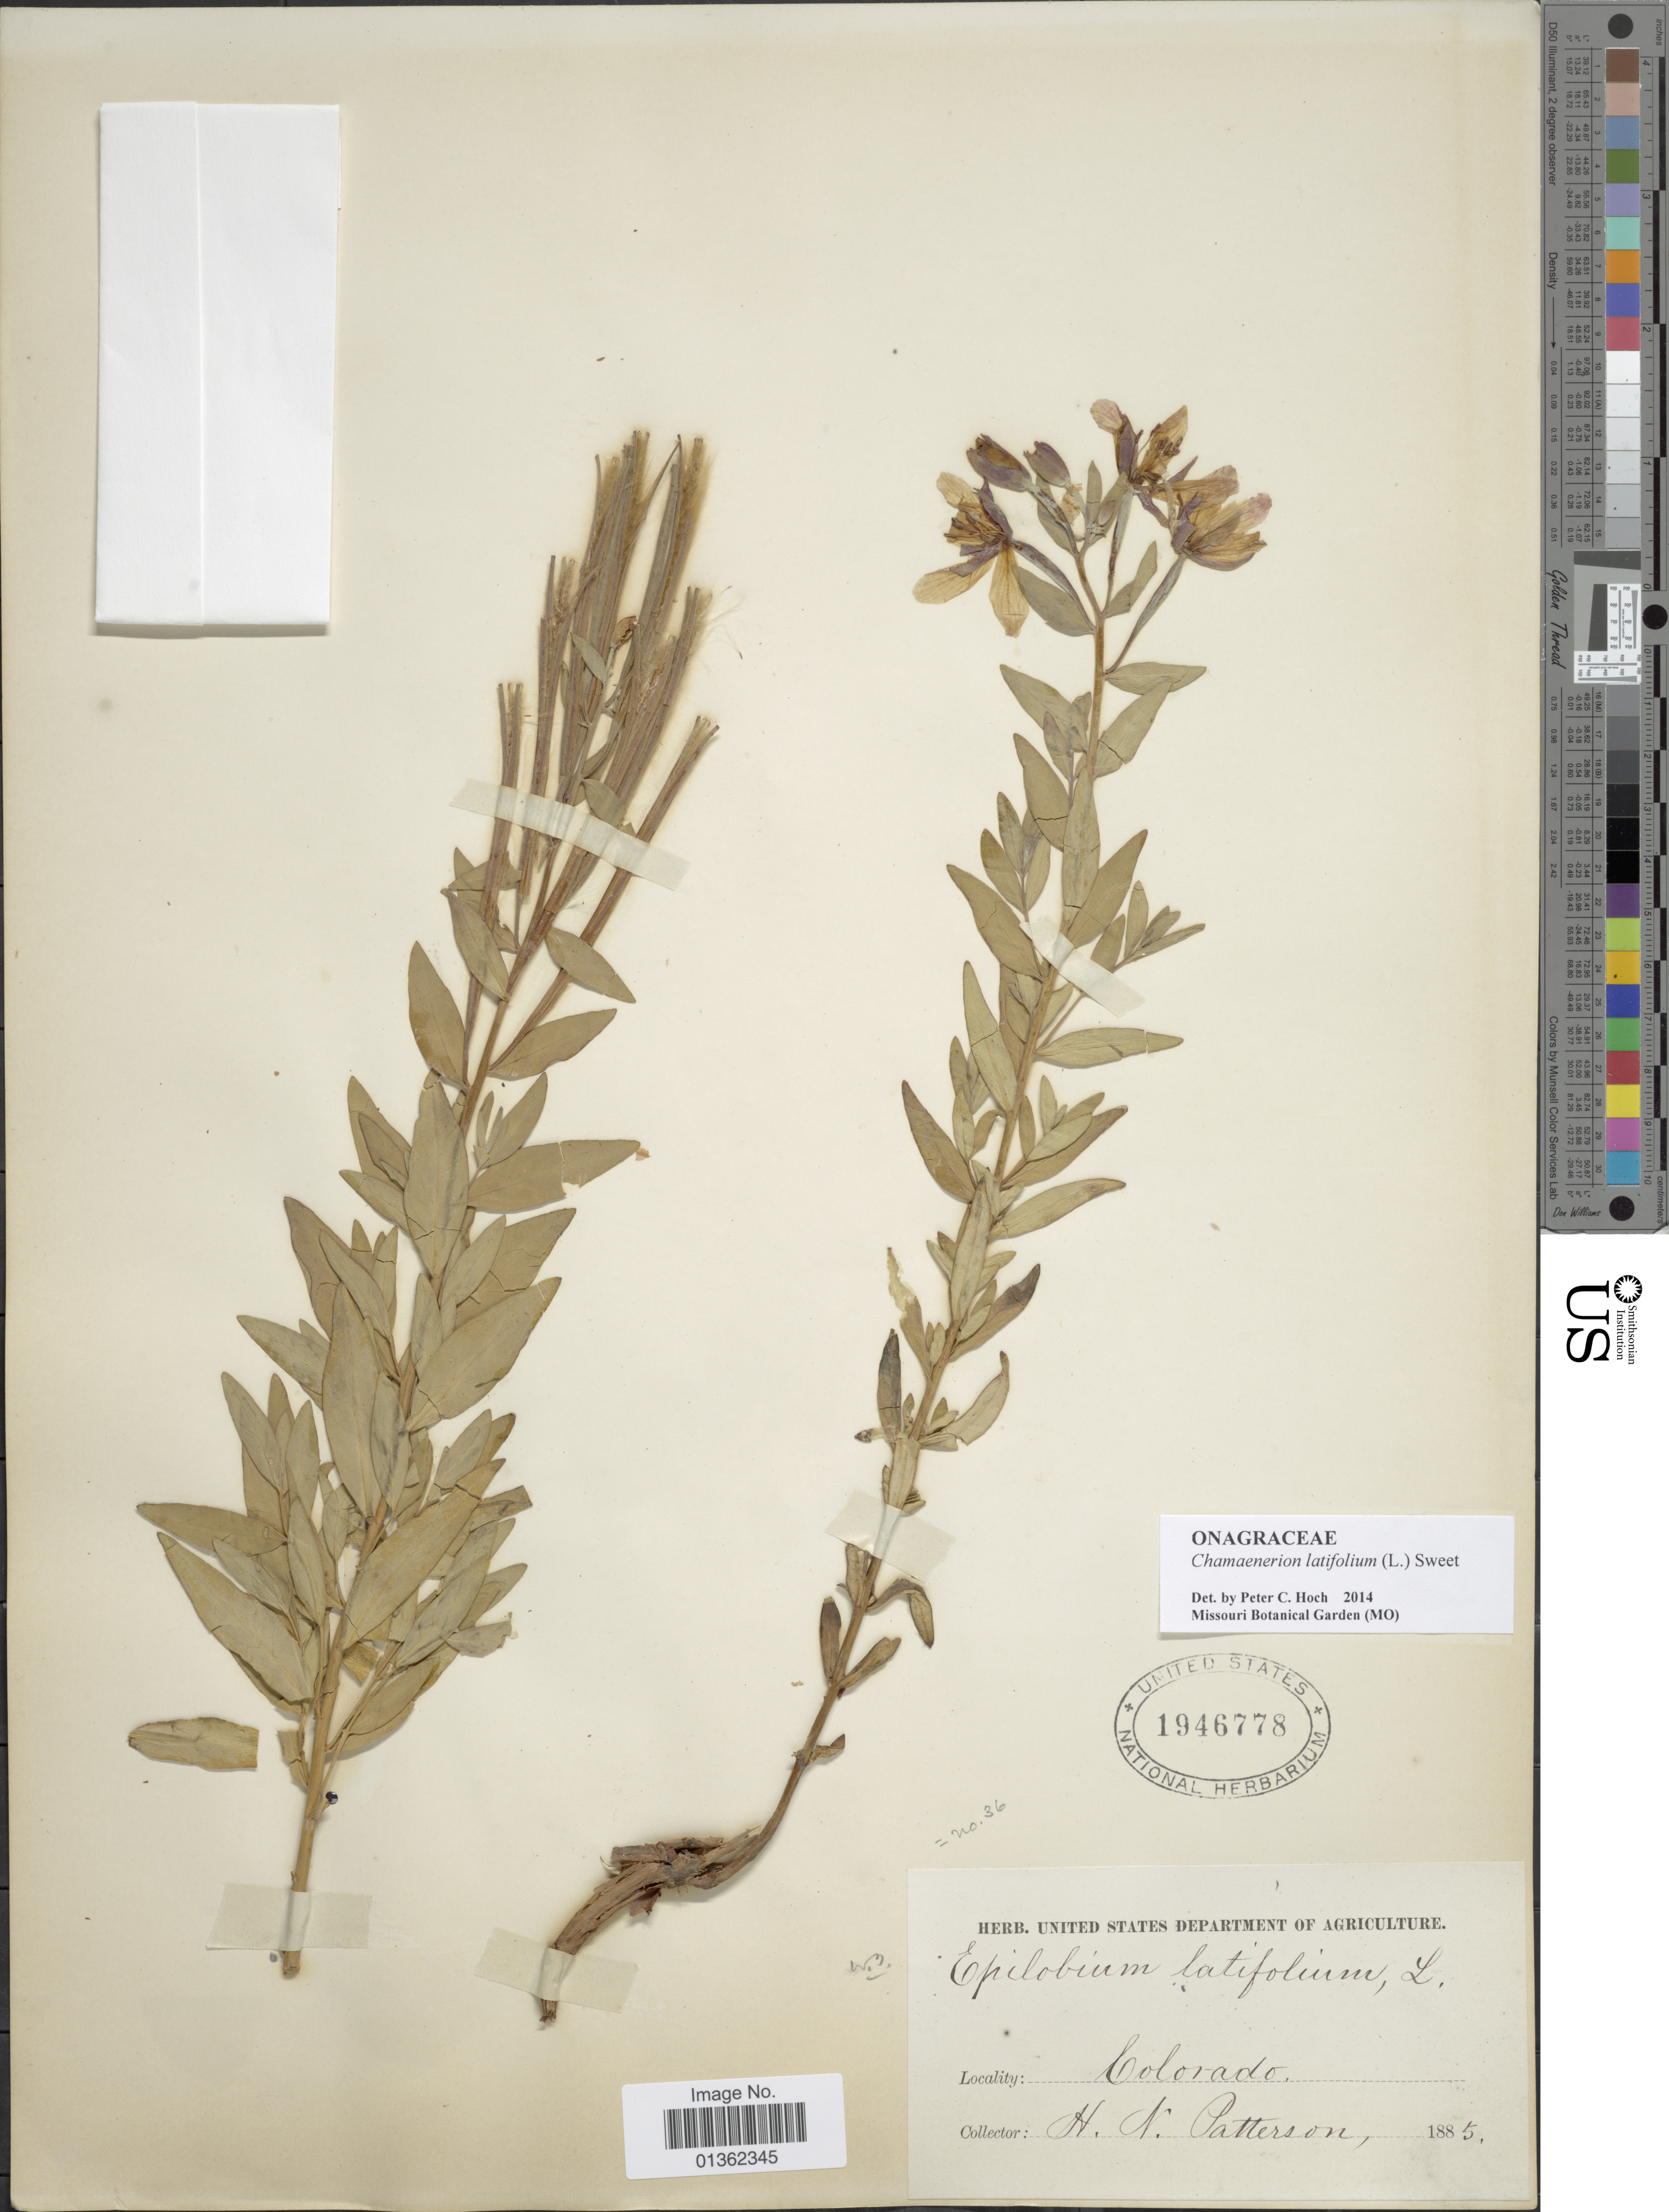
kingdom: Plantae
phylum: Tracheophyta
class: Magnoliopsida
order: Myrtales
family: Onagraceae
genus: Chamaenerion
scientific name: Chamaenerion latifolium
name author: (L.) Th. Fr. & Lange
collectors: H. N. Patterson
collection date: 1885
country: United States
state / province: Colorado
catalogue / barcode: US 1946778